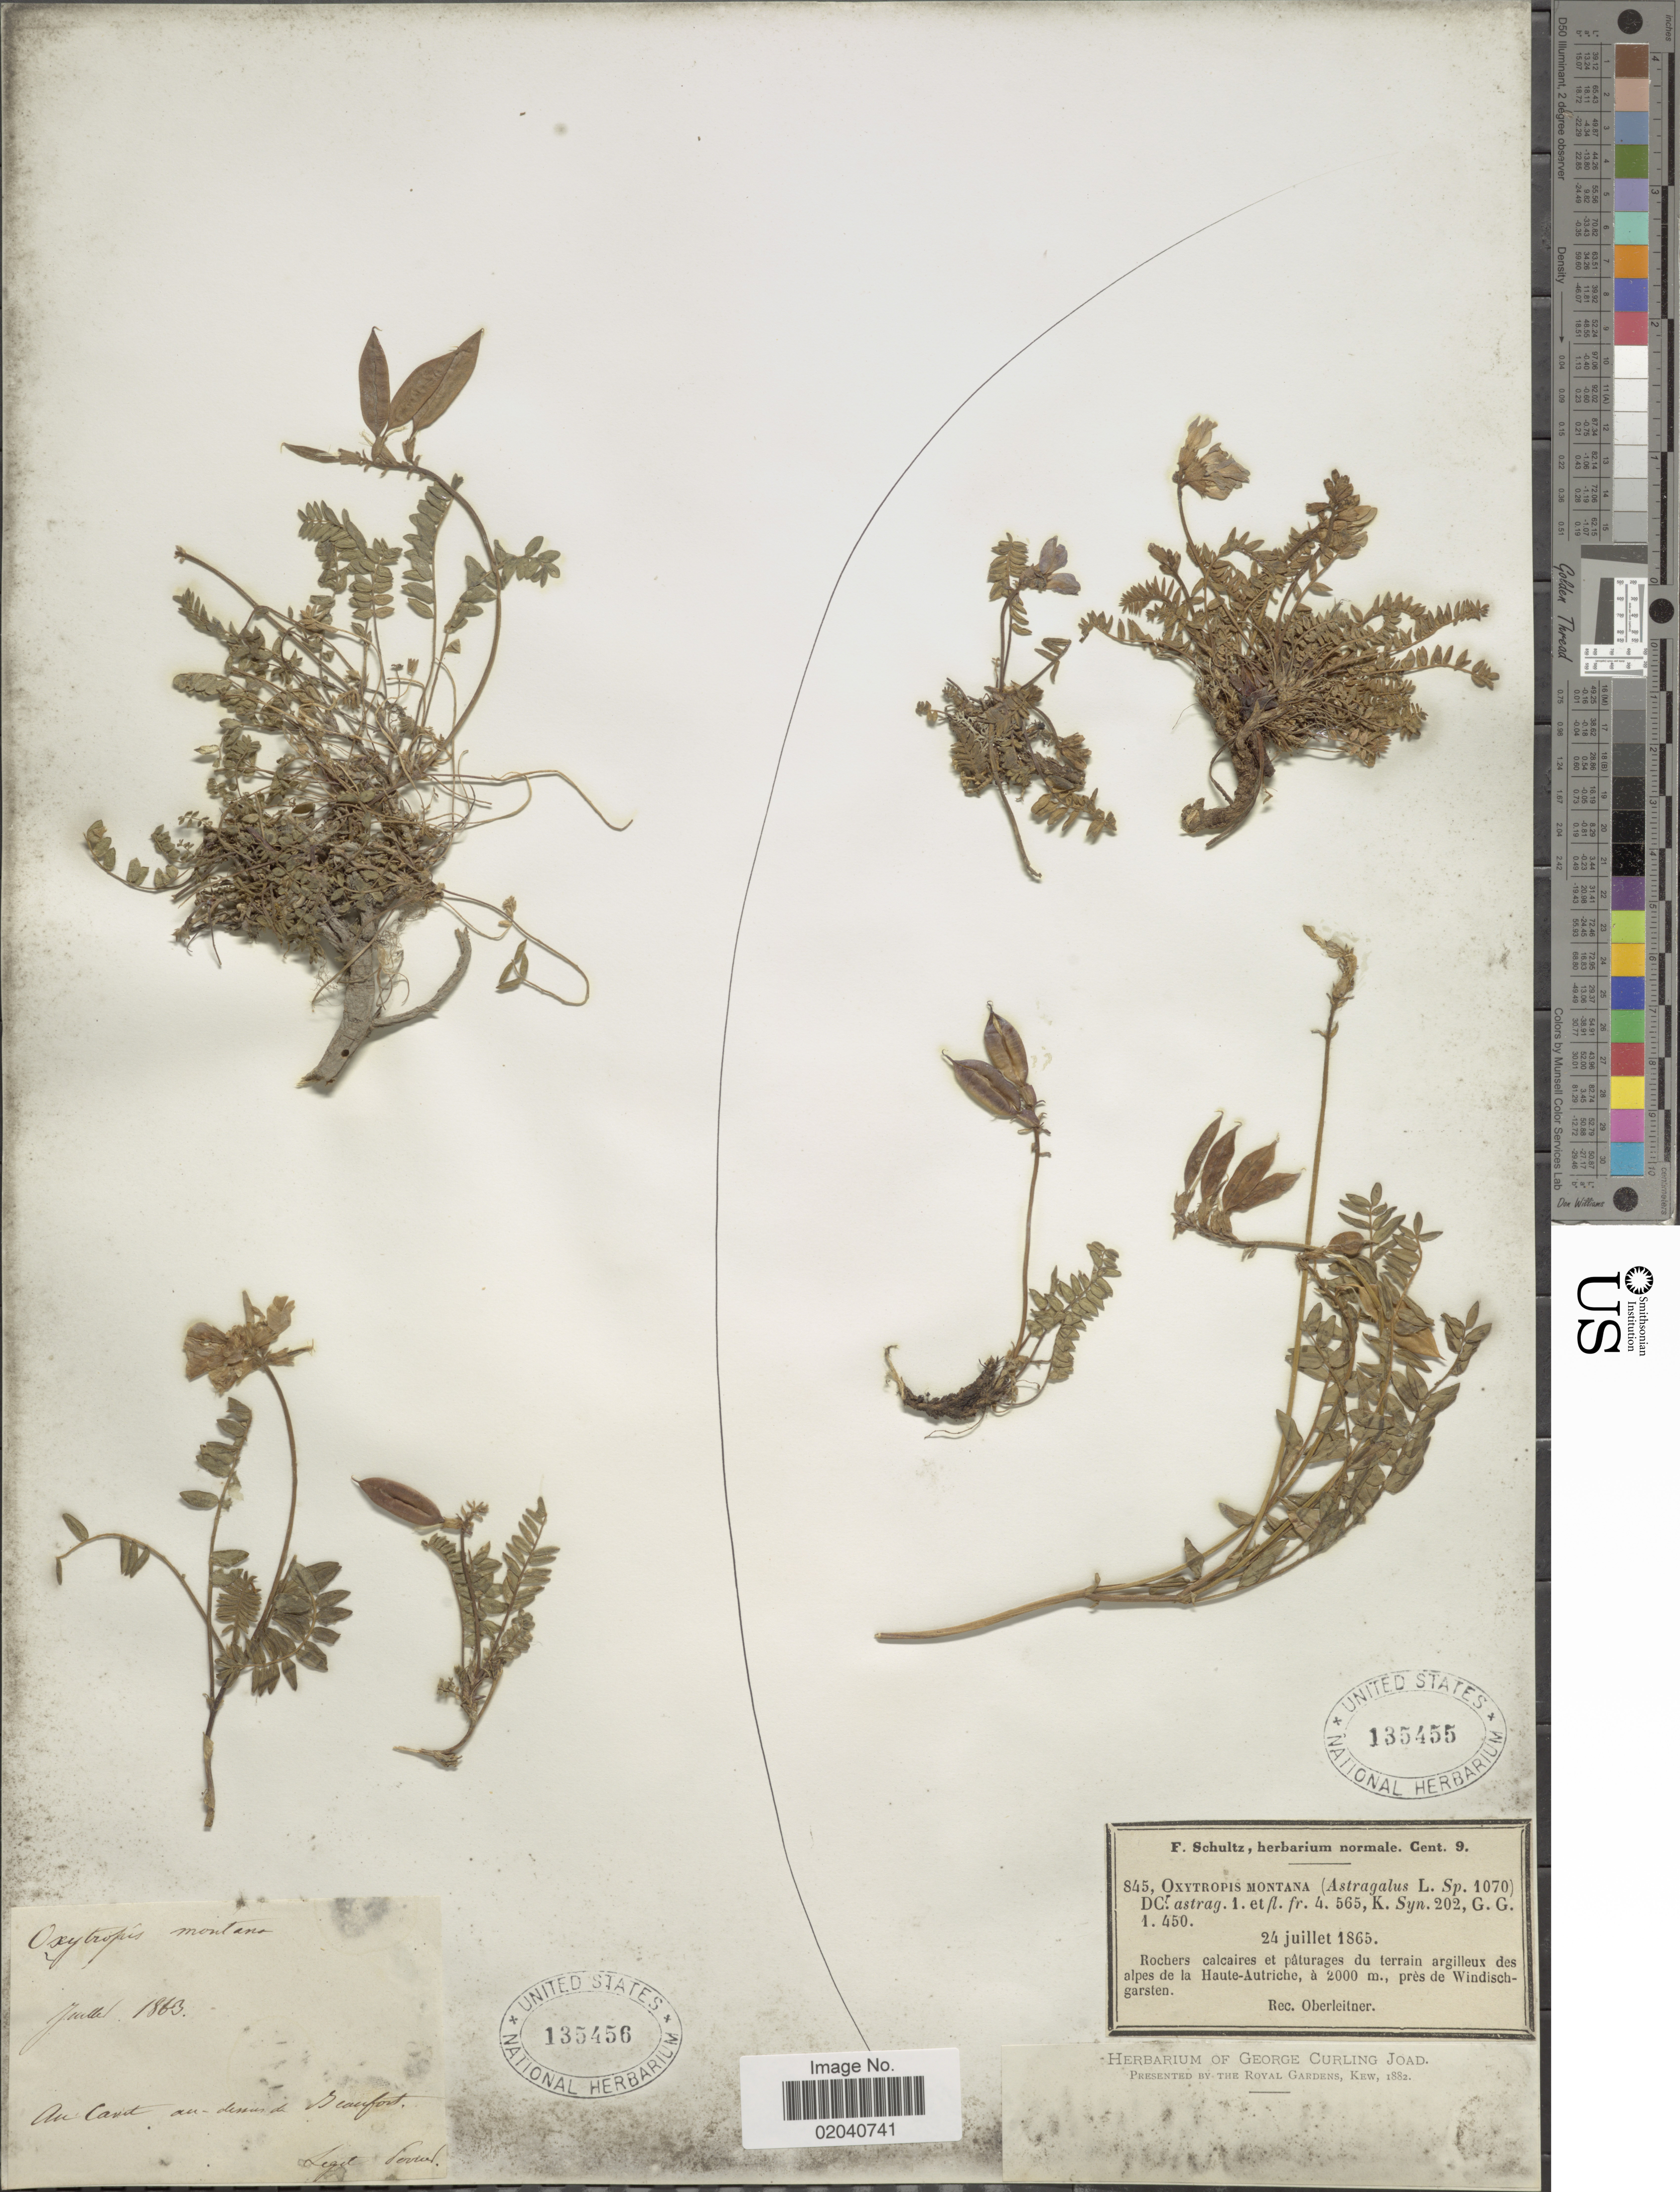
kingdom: Plantae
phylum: Tracheophyta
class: Magnoliopsida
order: Fabales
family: Fabaceae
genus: Oxytropis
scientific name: Oxytropis montana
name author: (L.) DC.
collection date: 1863-07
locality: An covit au dessus de Beaufort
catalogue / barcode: US 135456-2